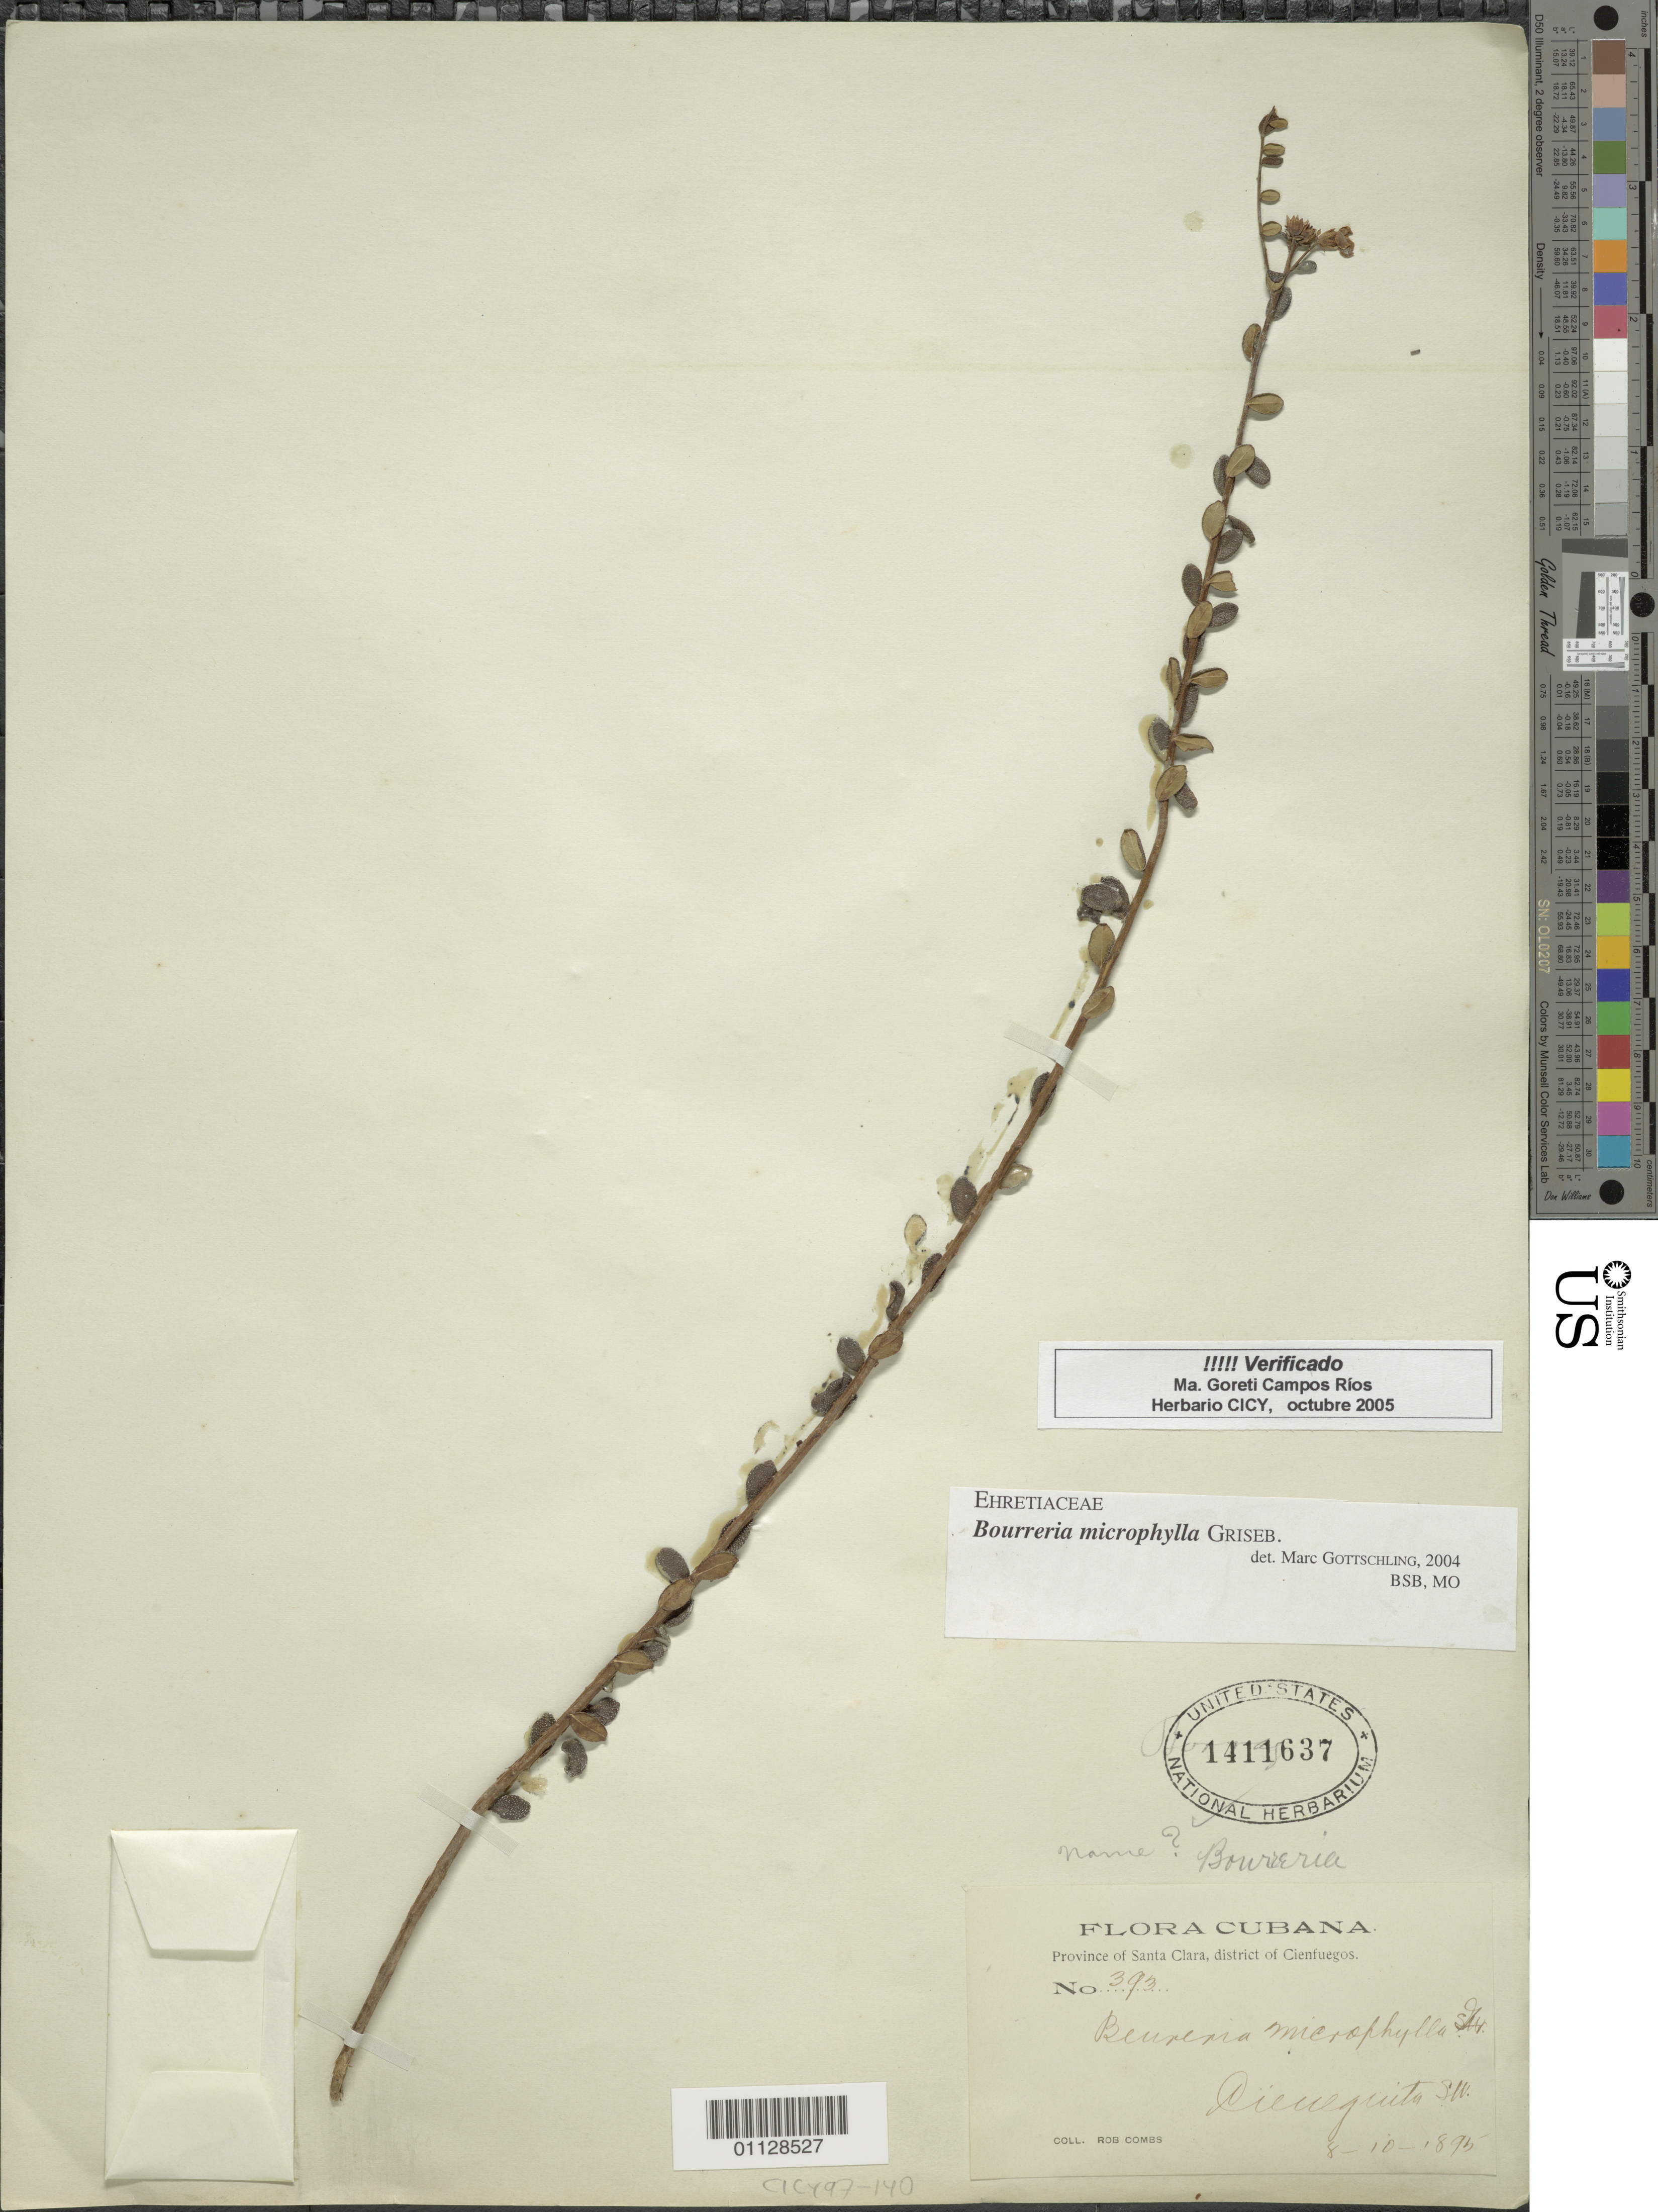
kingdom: Plantae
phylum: Tracheophyta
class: Magnoliopsida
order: Boraginales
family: Ehretiaceae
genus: Bourreria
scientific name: Bourreria linearis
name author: Miers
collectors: R. Combs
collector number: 393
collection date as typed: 10 Aug 1896 or 08 Oct 1896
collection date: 1896-08-10 or 1896-10-08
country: Cuba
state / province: Cienfuegos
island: Cuba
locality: Pienequita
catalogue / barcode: US 1411637